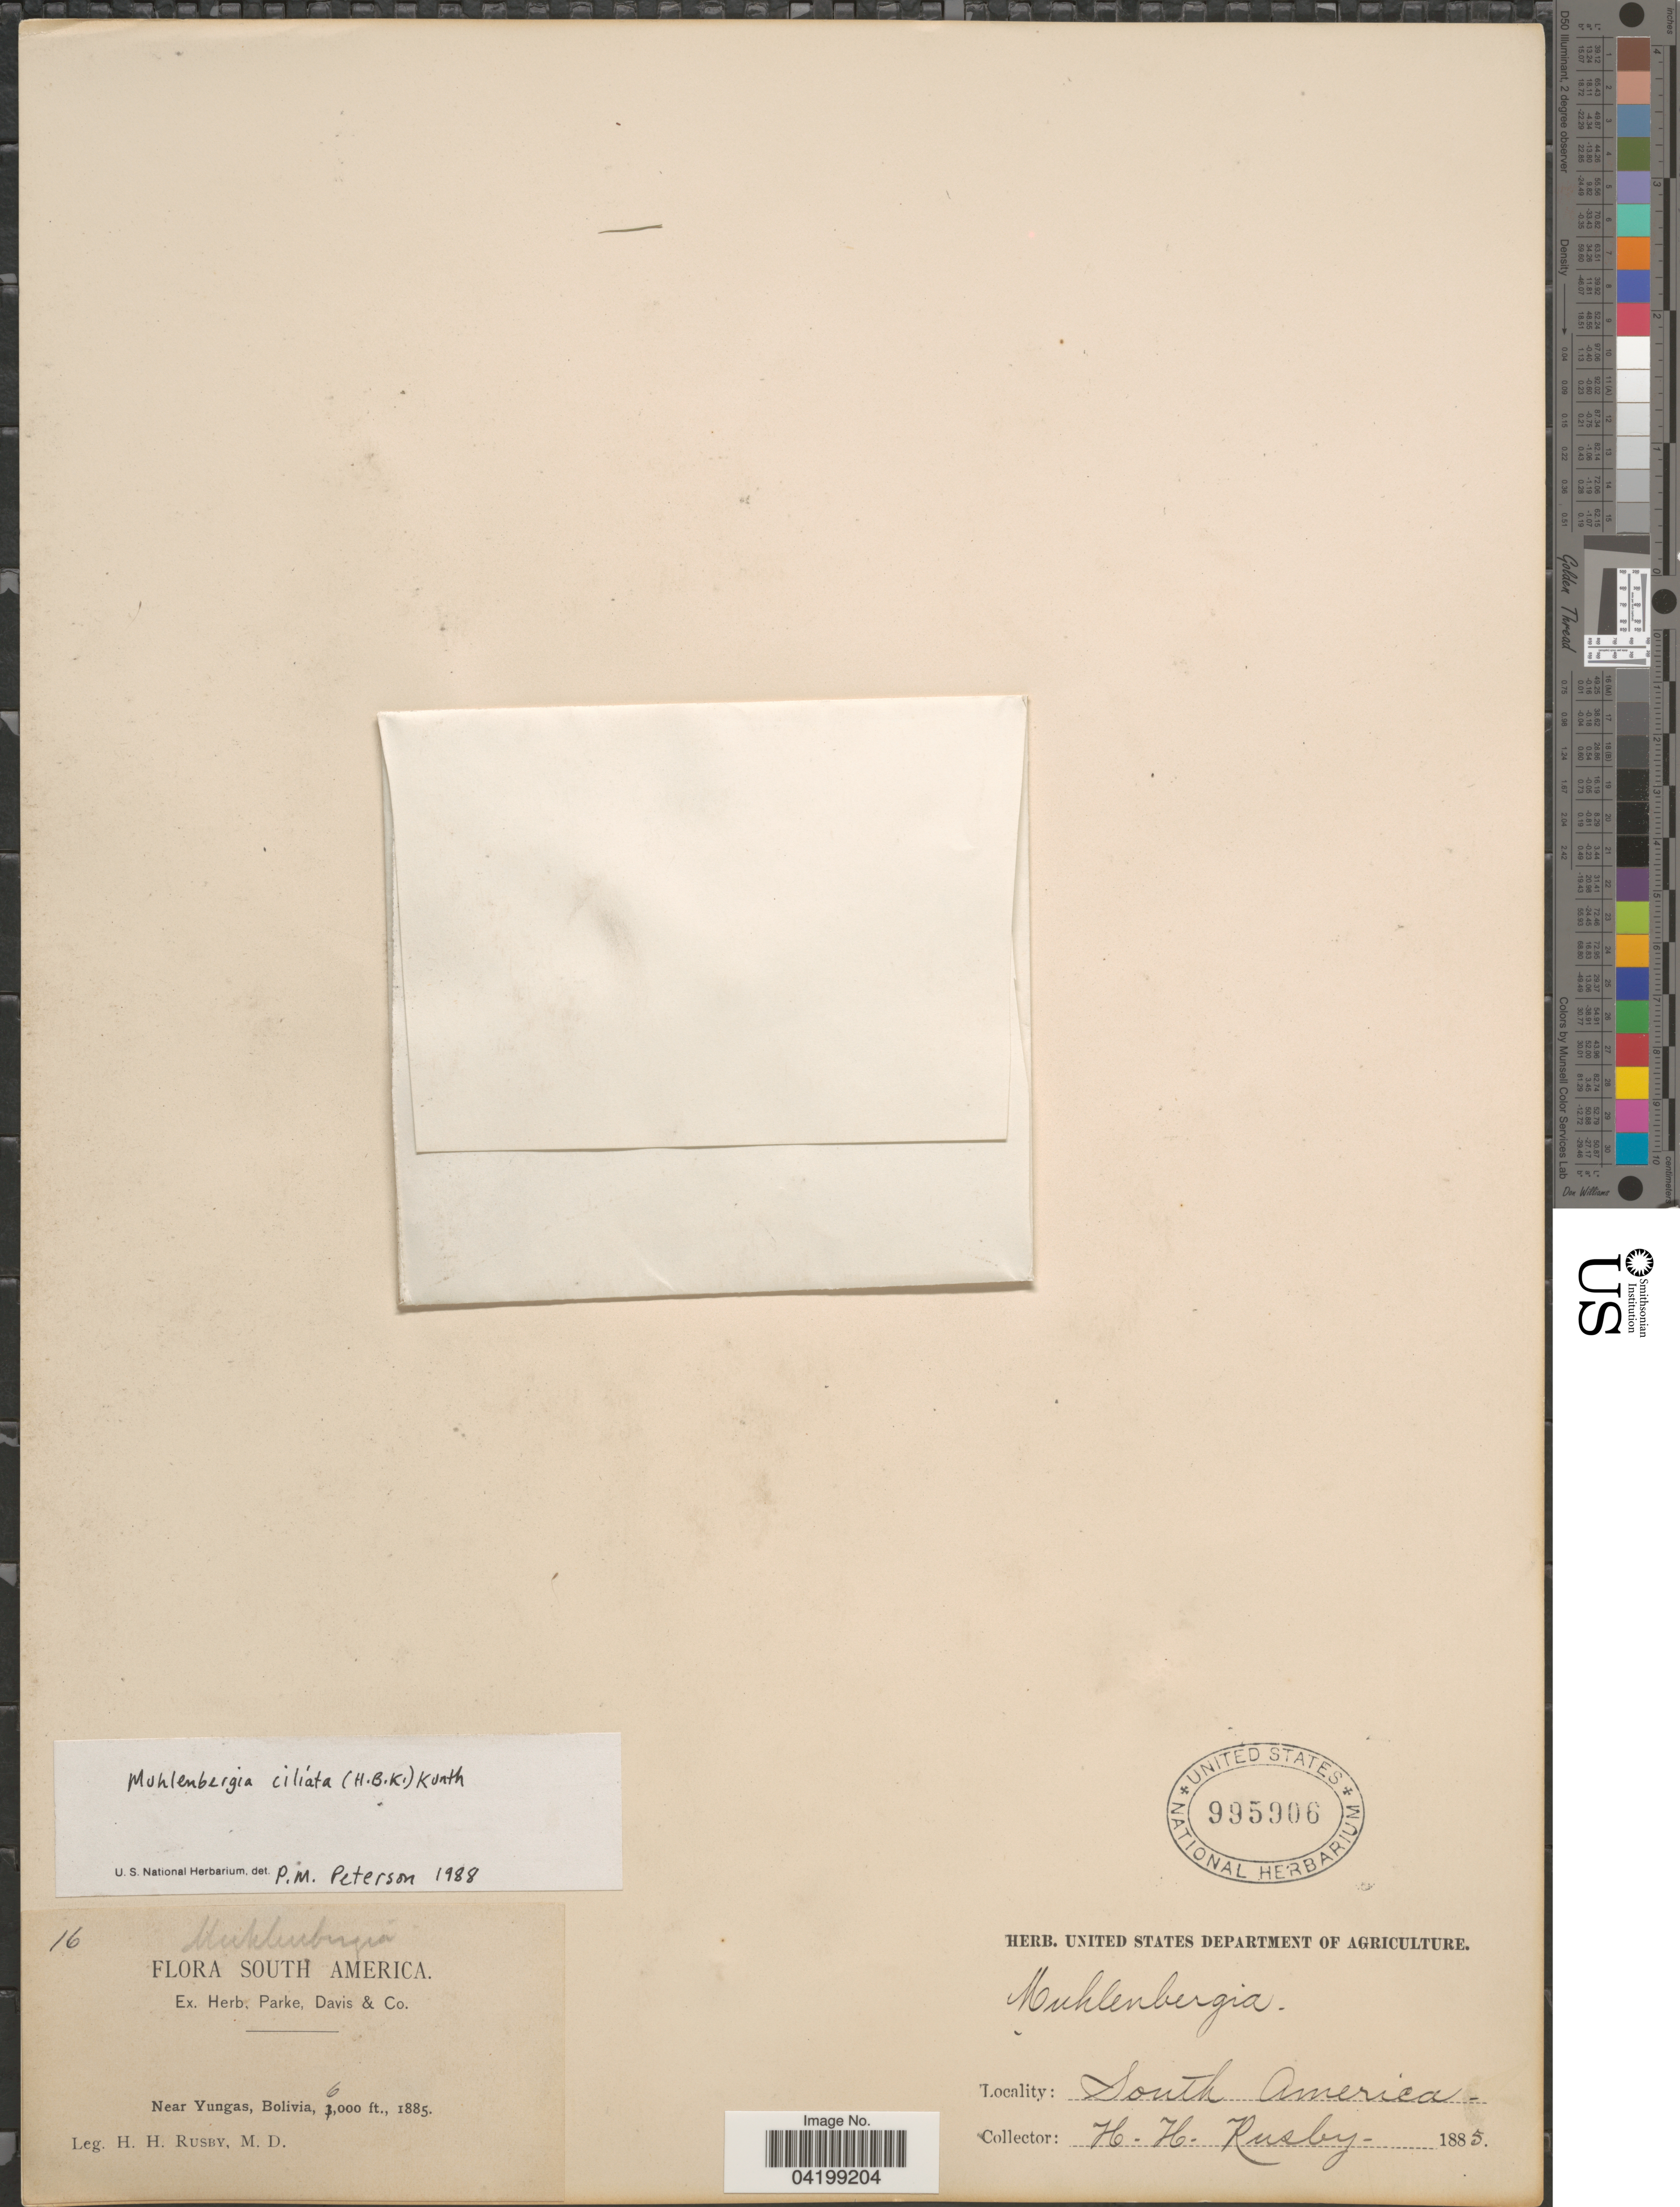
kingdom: Plantae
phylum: Tracheophyta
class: Liliopsida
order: Poales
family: Poaceae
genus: Muhlenbergia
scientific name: Muhlenbergia ciliata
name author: (Kunth) Trin.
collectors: H. H. Rusby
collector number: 16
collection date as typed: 1885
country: Bolivia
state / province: La Paz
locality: Near Yungas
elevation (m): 1829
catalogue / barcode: US 995906